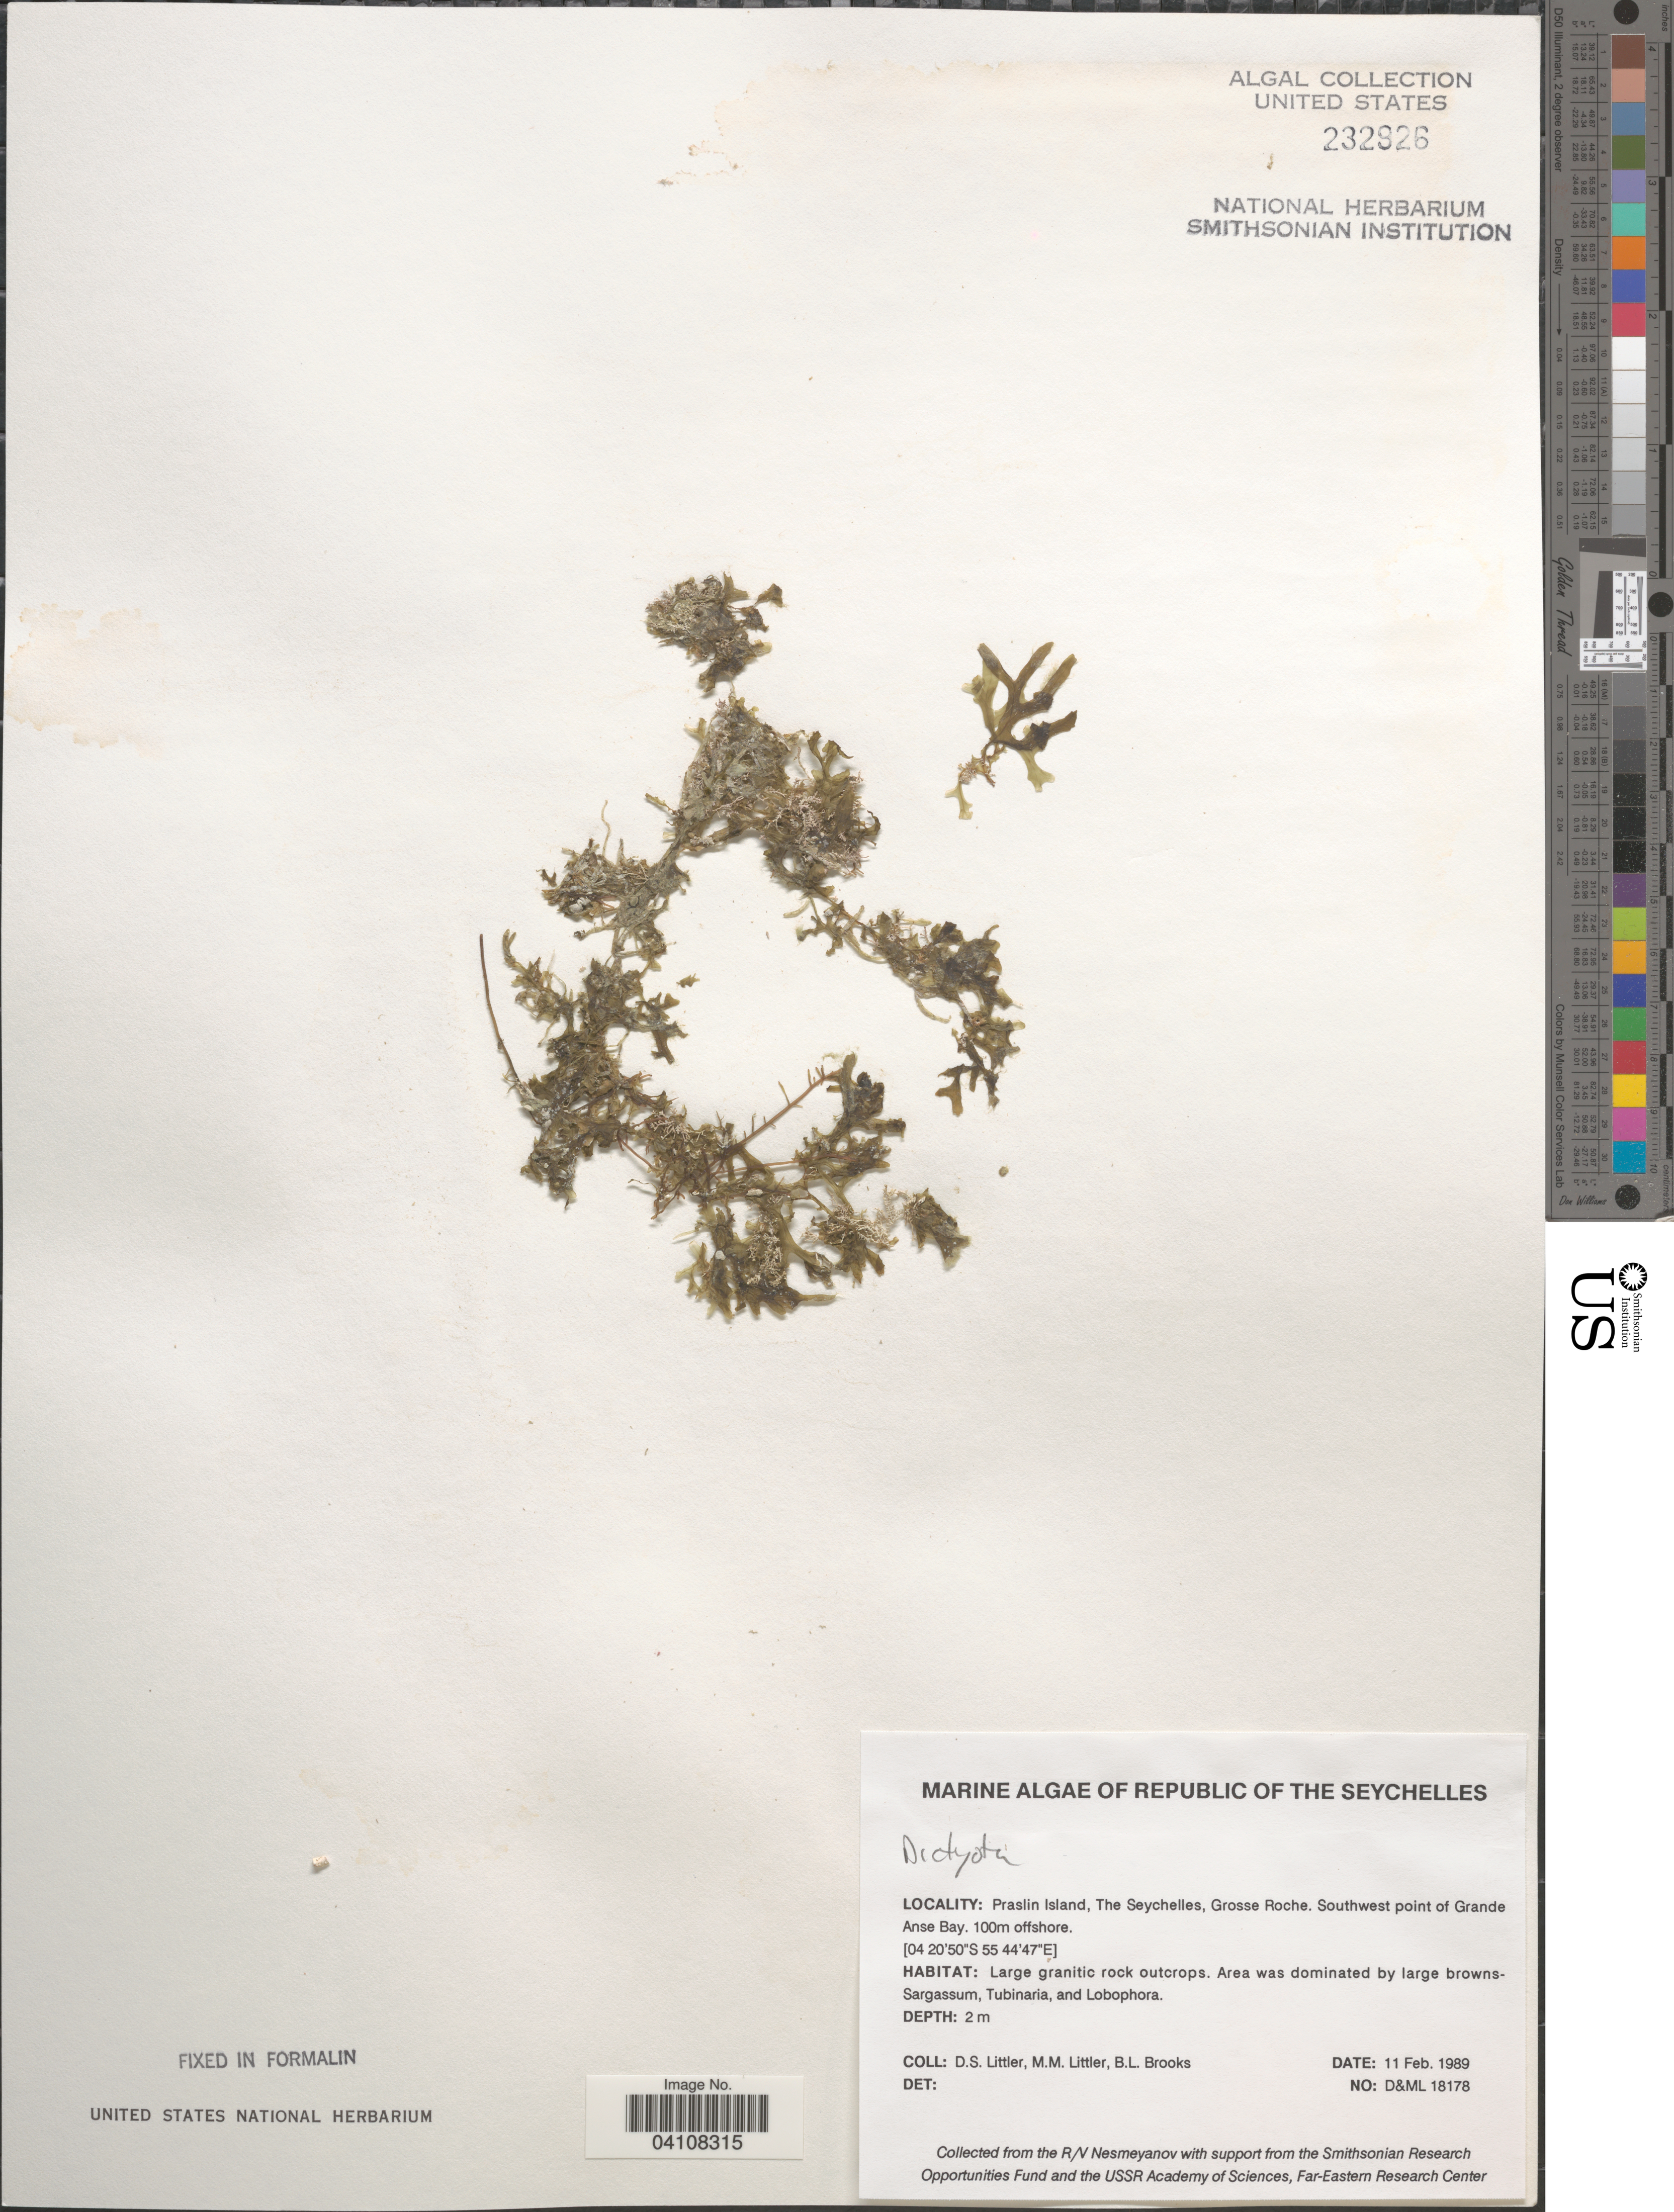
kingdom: Chromista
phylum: Ochrophyta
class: Phaeophyceae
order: Dictyotales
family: Dictyotaceae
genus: Dictyota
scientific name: Dictyota sp.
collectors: D. S. Littler & B. Brooks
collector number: D&ML18178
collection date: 1989-02-11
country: Seychelles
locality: Republic of The Seychelles. Praslin Island, Grosse Roche. Southwest point of Grande Anse Bay. 100m offshore.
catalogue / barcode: US 232926